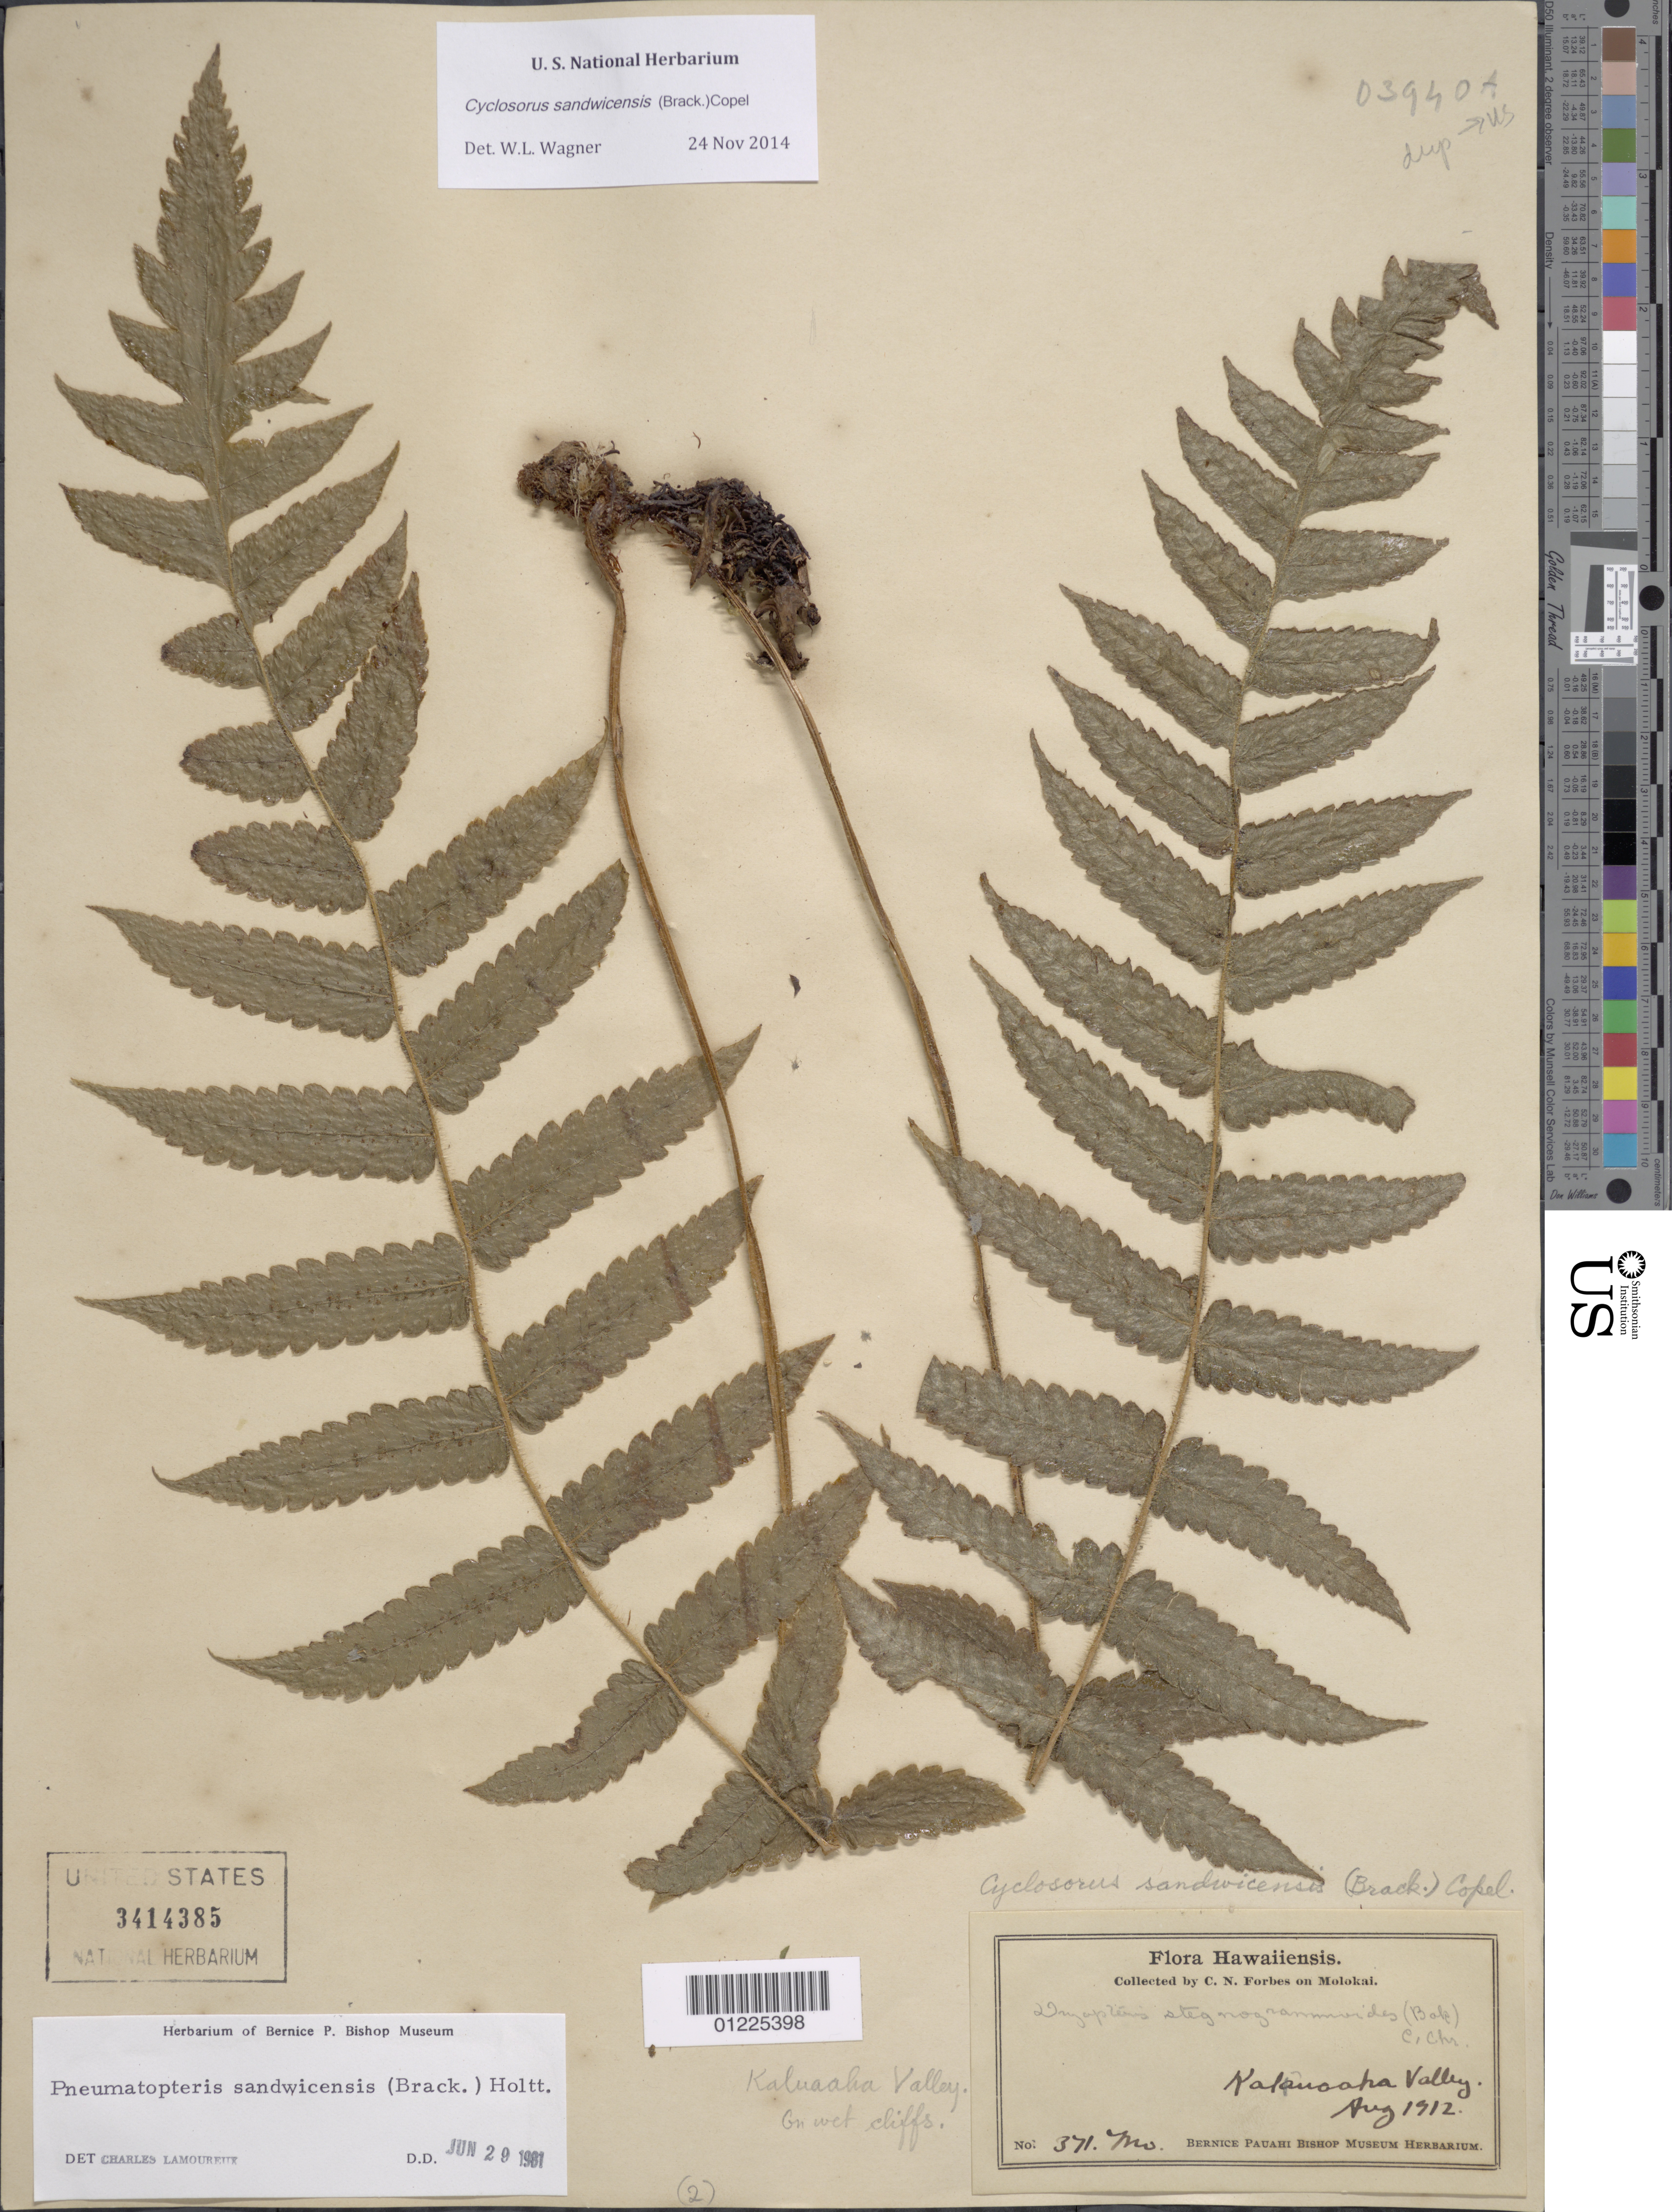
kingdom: Plantae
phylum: Tracheophyta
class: Polypodiopsida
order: Polypodiales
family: Thelypteridaceae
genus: Cyclosorus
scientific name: Cyclosorus sandwicensis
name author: Copel.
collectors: C. N. Forbes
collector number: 371.Mo.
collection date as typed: Aug 1912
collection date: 1912-08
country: United States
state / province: Hawaii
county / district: Maui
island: Moloka'i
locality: Kaluaaha Valley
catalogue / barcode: US 3414385